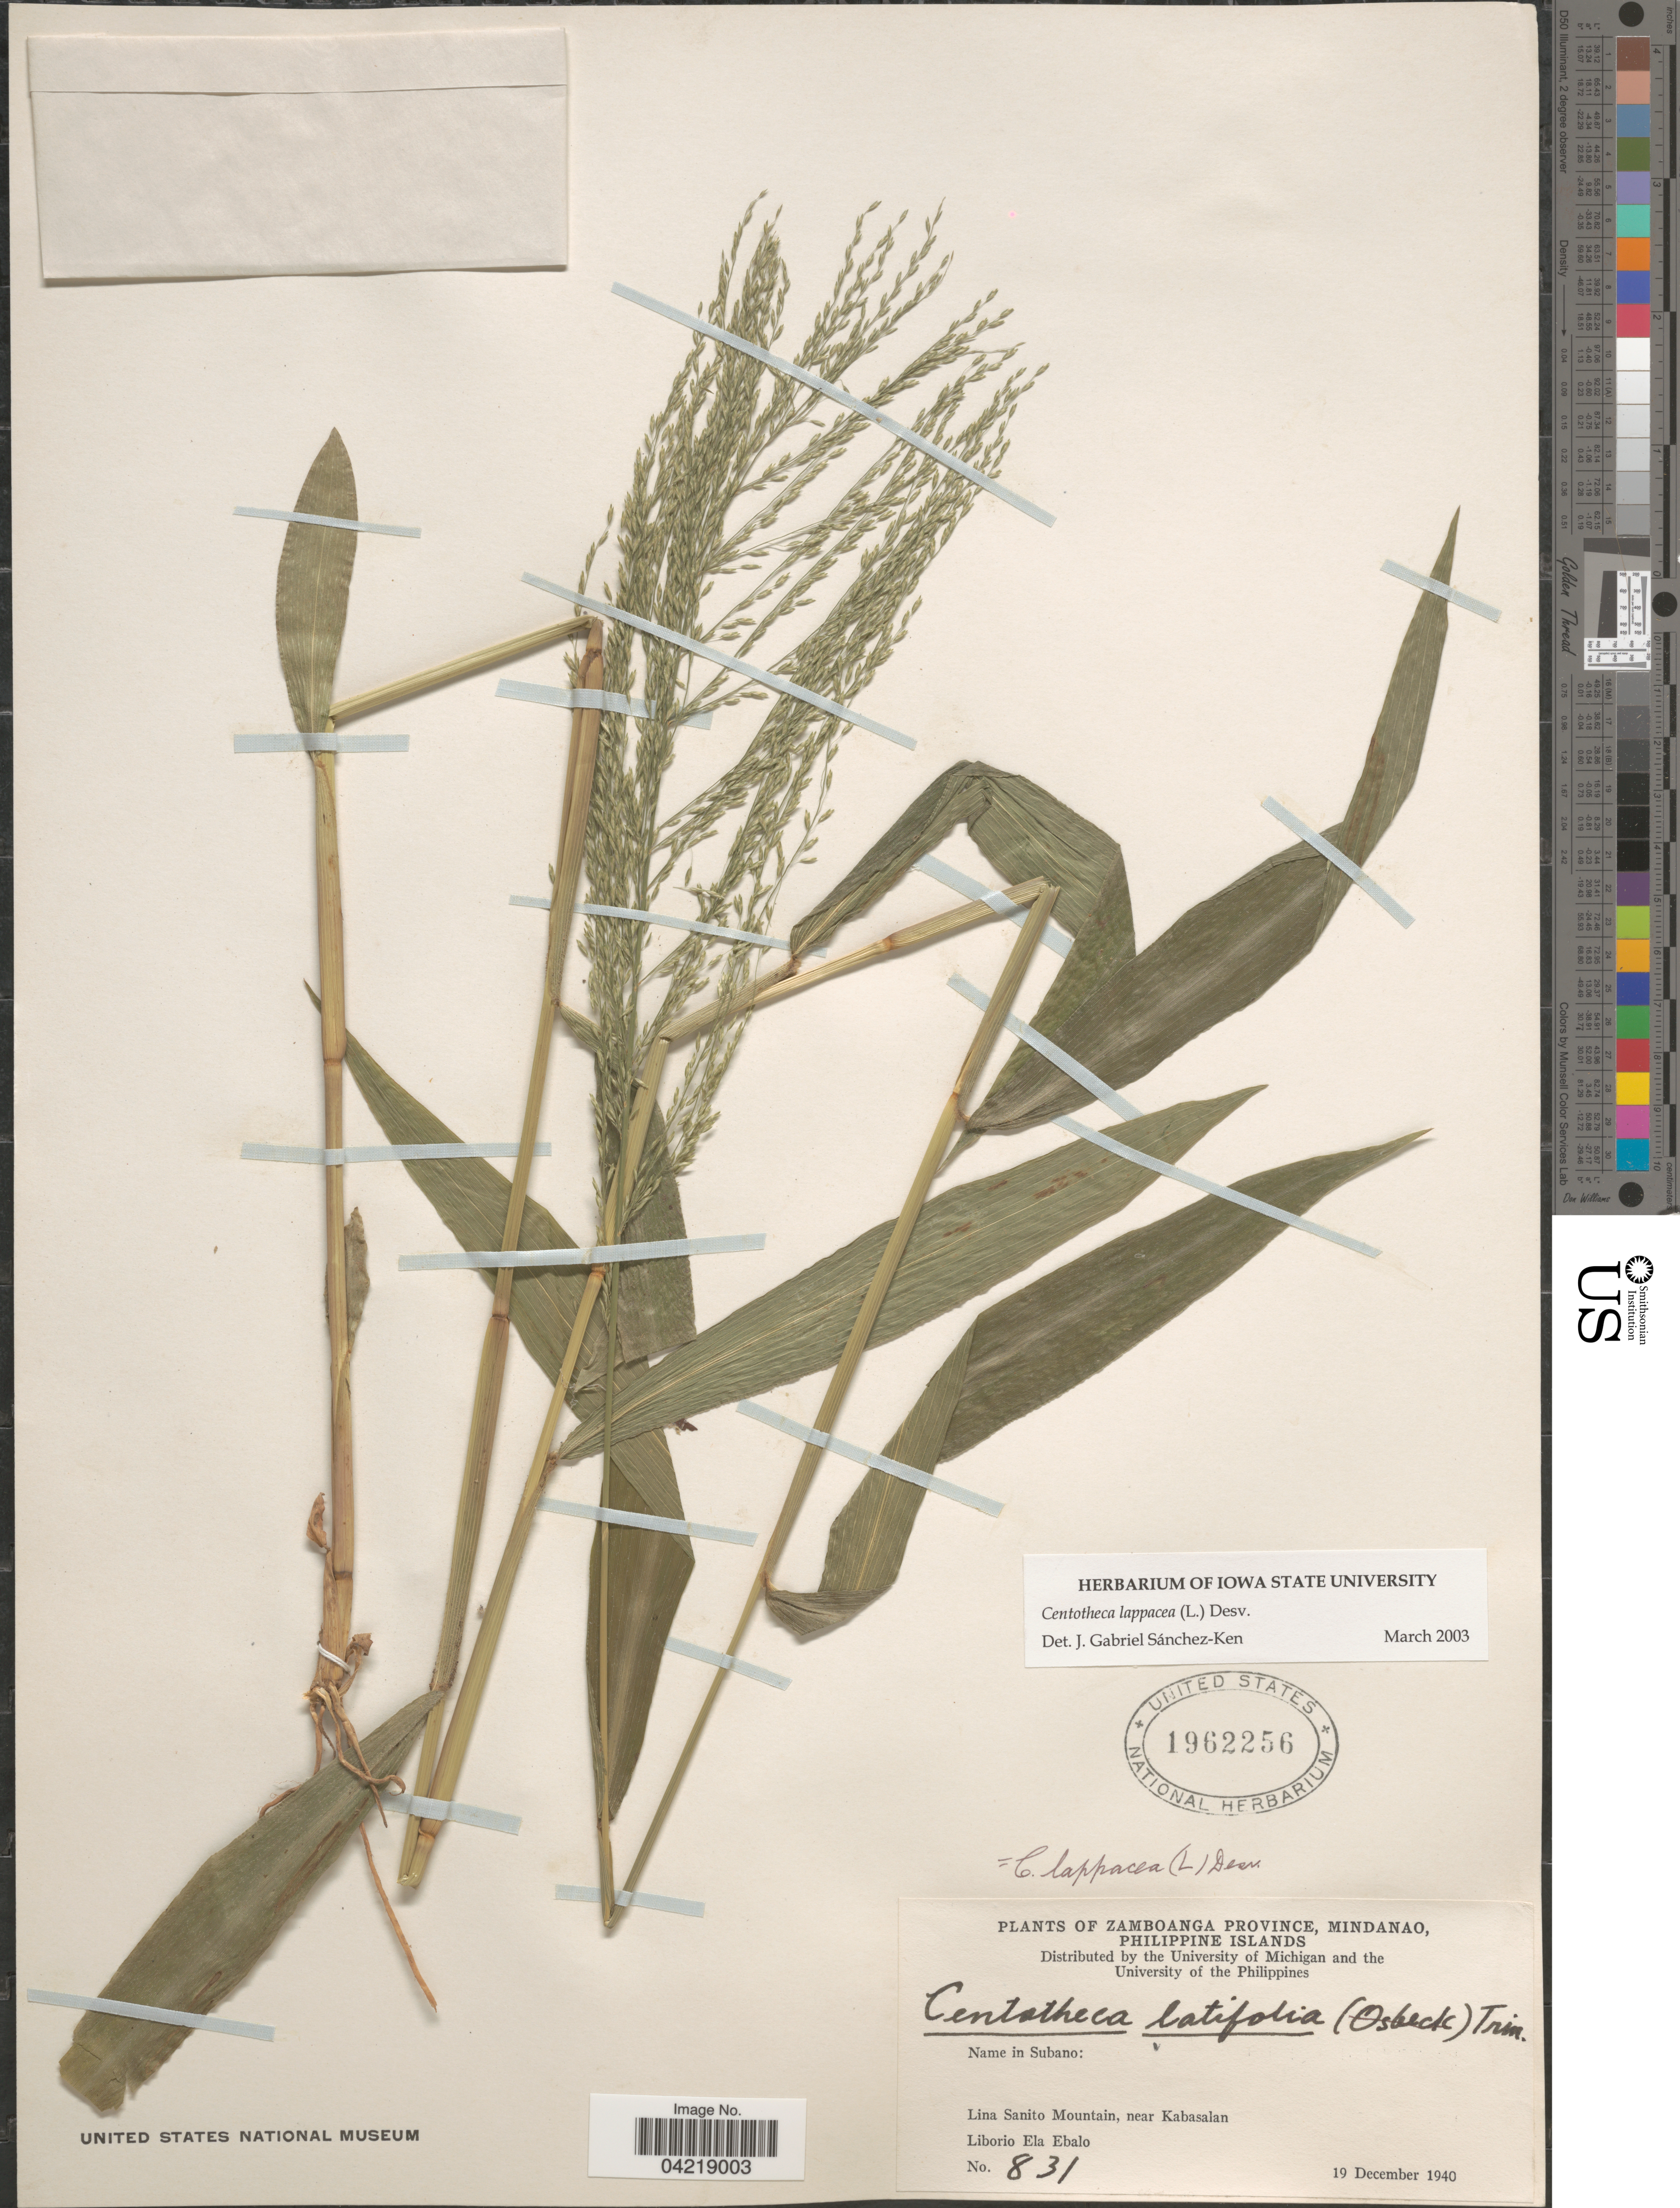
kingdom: Plantae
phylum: Tracheophyta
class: Liliopsida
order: Poales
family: Poaceae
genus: Centotheca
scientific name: Centotheca lappacea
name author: (L.) Desv.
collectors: L. Ebalo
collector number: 831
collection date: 1940-12-19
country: Philippines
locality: Zamboanga Province, Mindanao, Philippine Islands. Lina Sanito Mountain, near Kabasalan.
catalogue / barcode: US 1962256